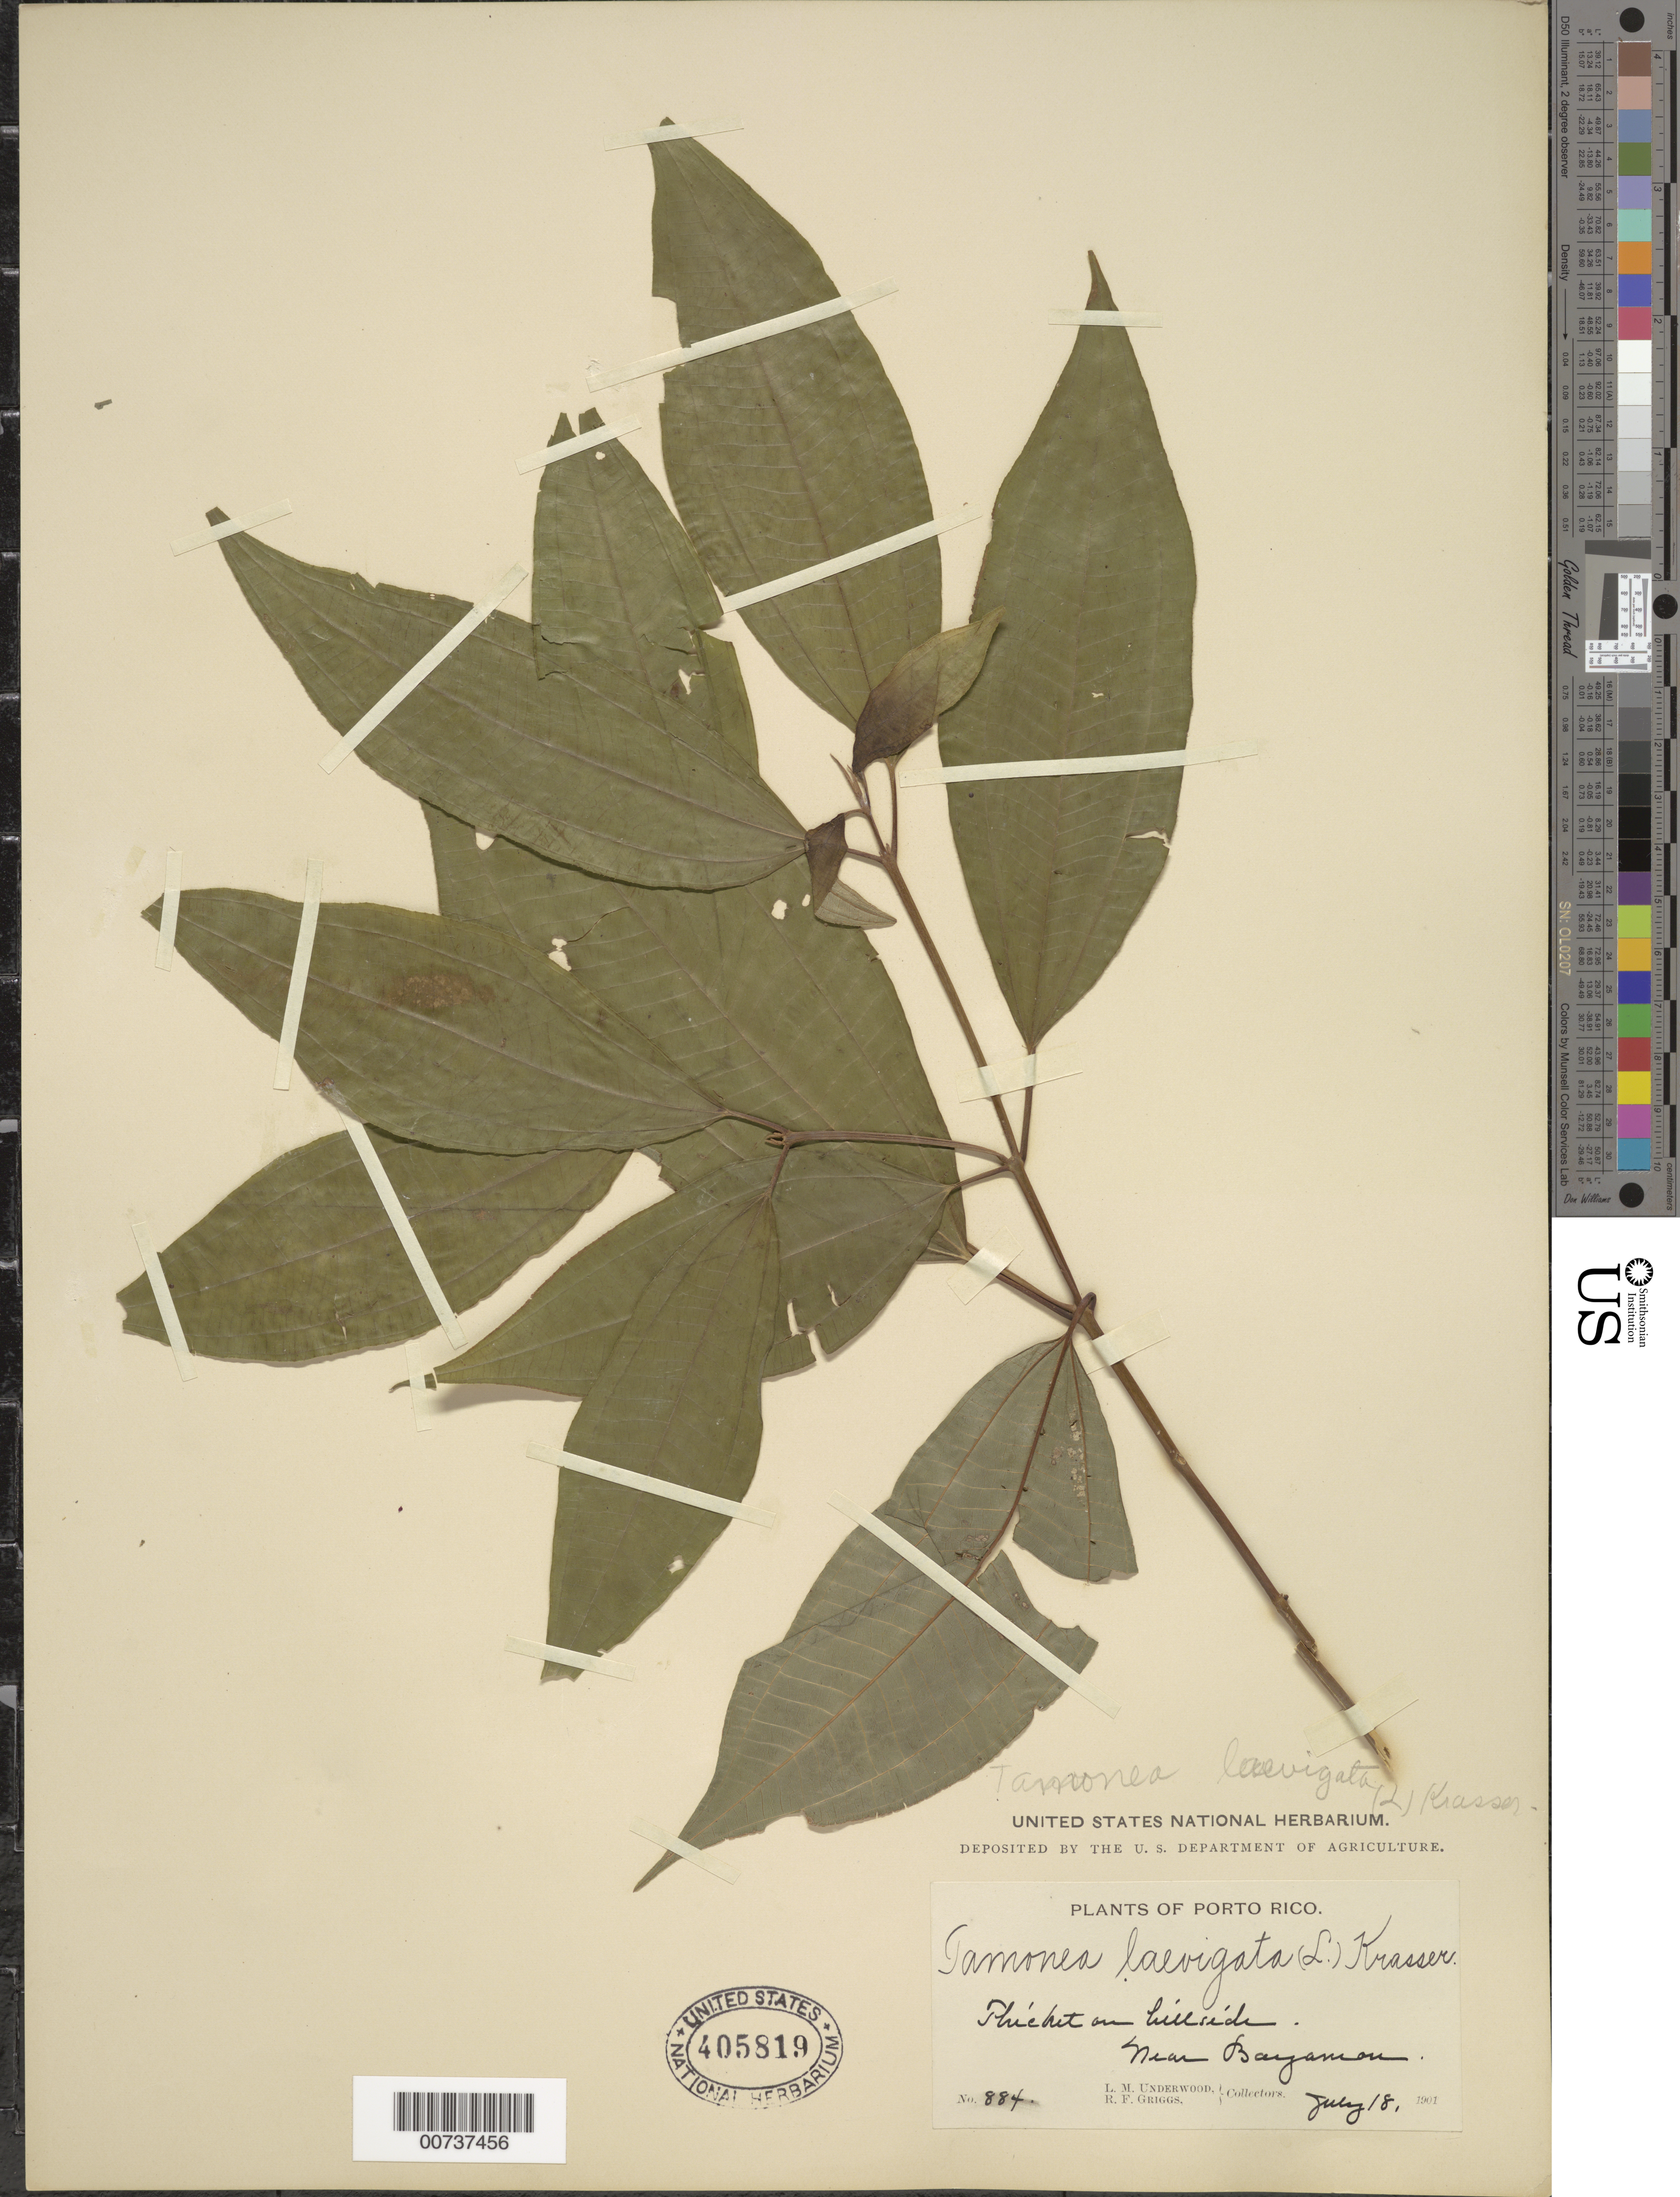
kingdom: Plantae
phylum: Tracheophyta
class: Magnoliopsida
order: Myrtales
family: Melastomataceae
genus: Miconia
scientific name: Miconia laevigata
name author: (L.) D. Don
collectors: L. M. Underwood & R. F. Griggs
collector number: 884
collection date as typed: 18 Jul 1901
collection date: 1901-07-18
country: Puerto Rico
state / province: Bayamón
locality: Near Bayamón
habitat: Thicket on hillside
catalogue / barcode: US 405819